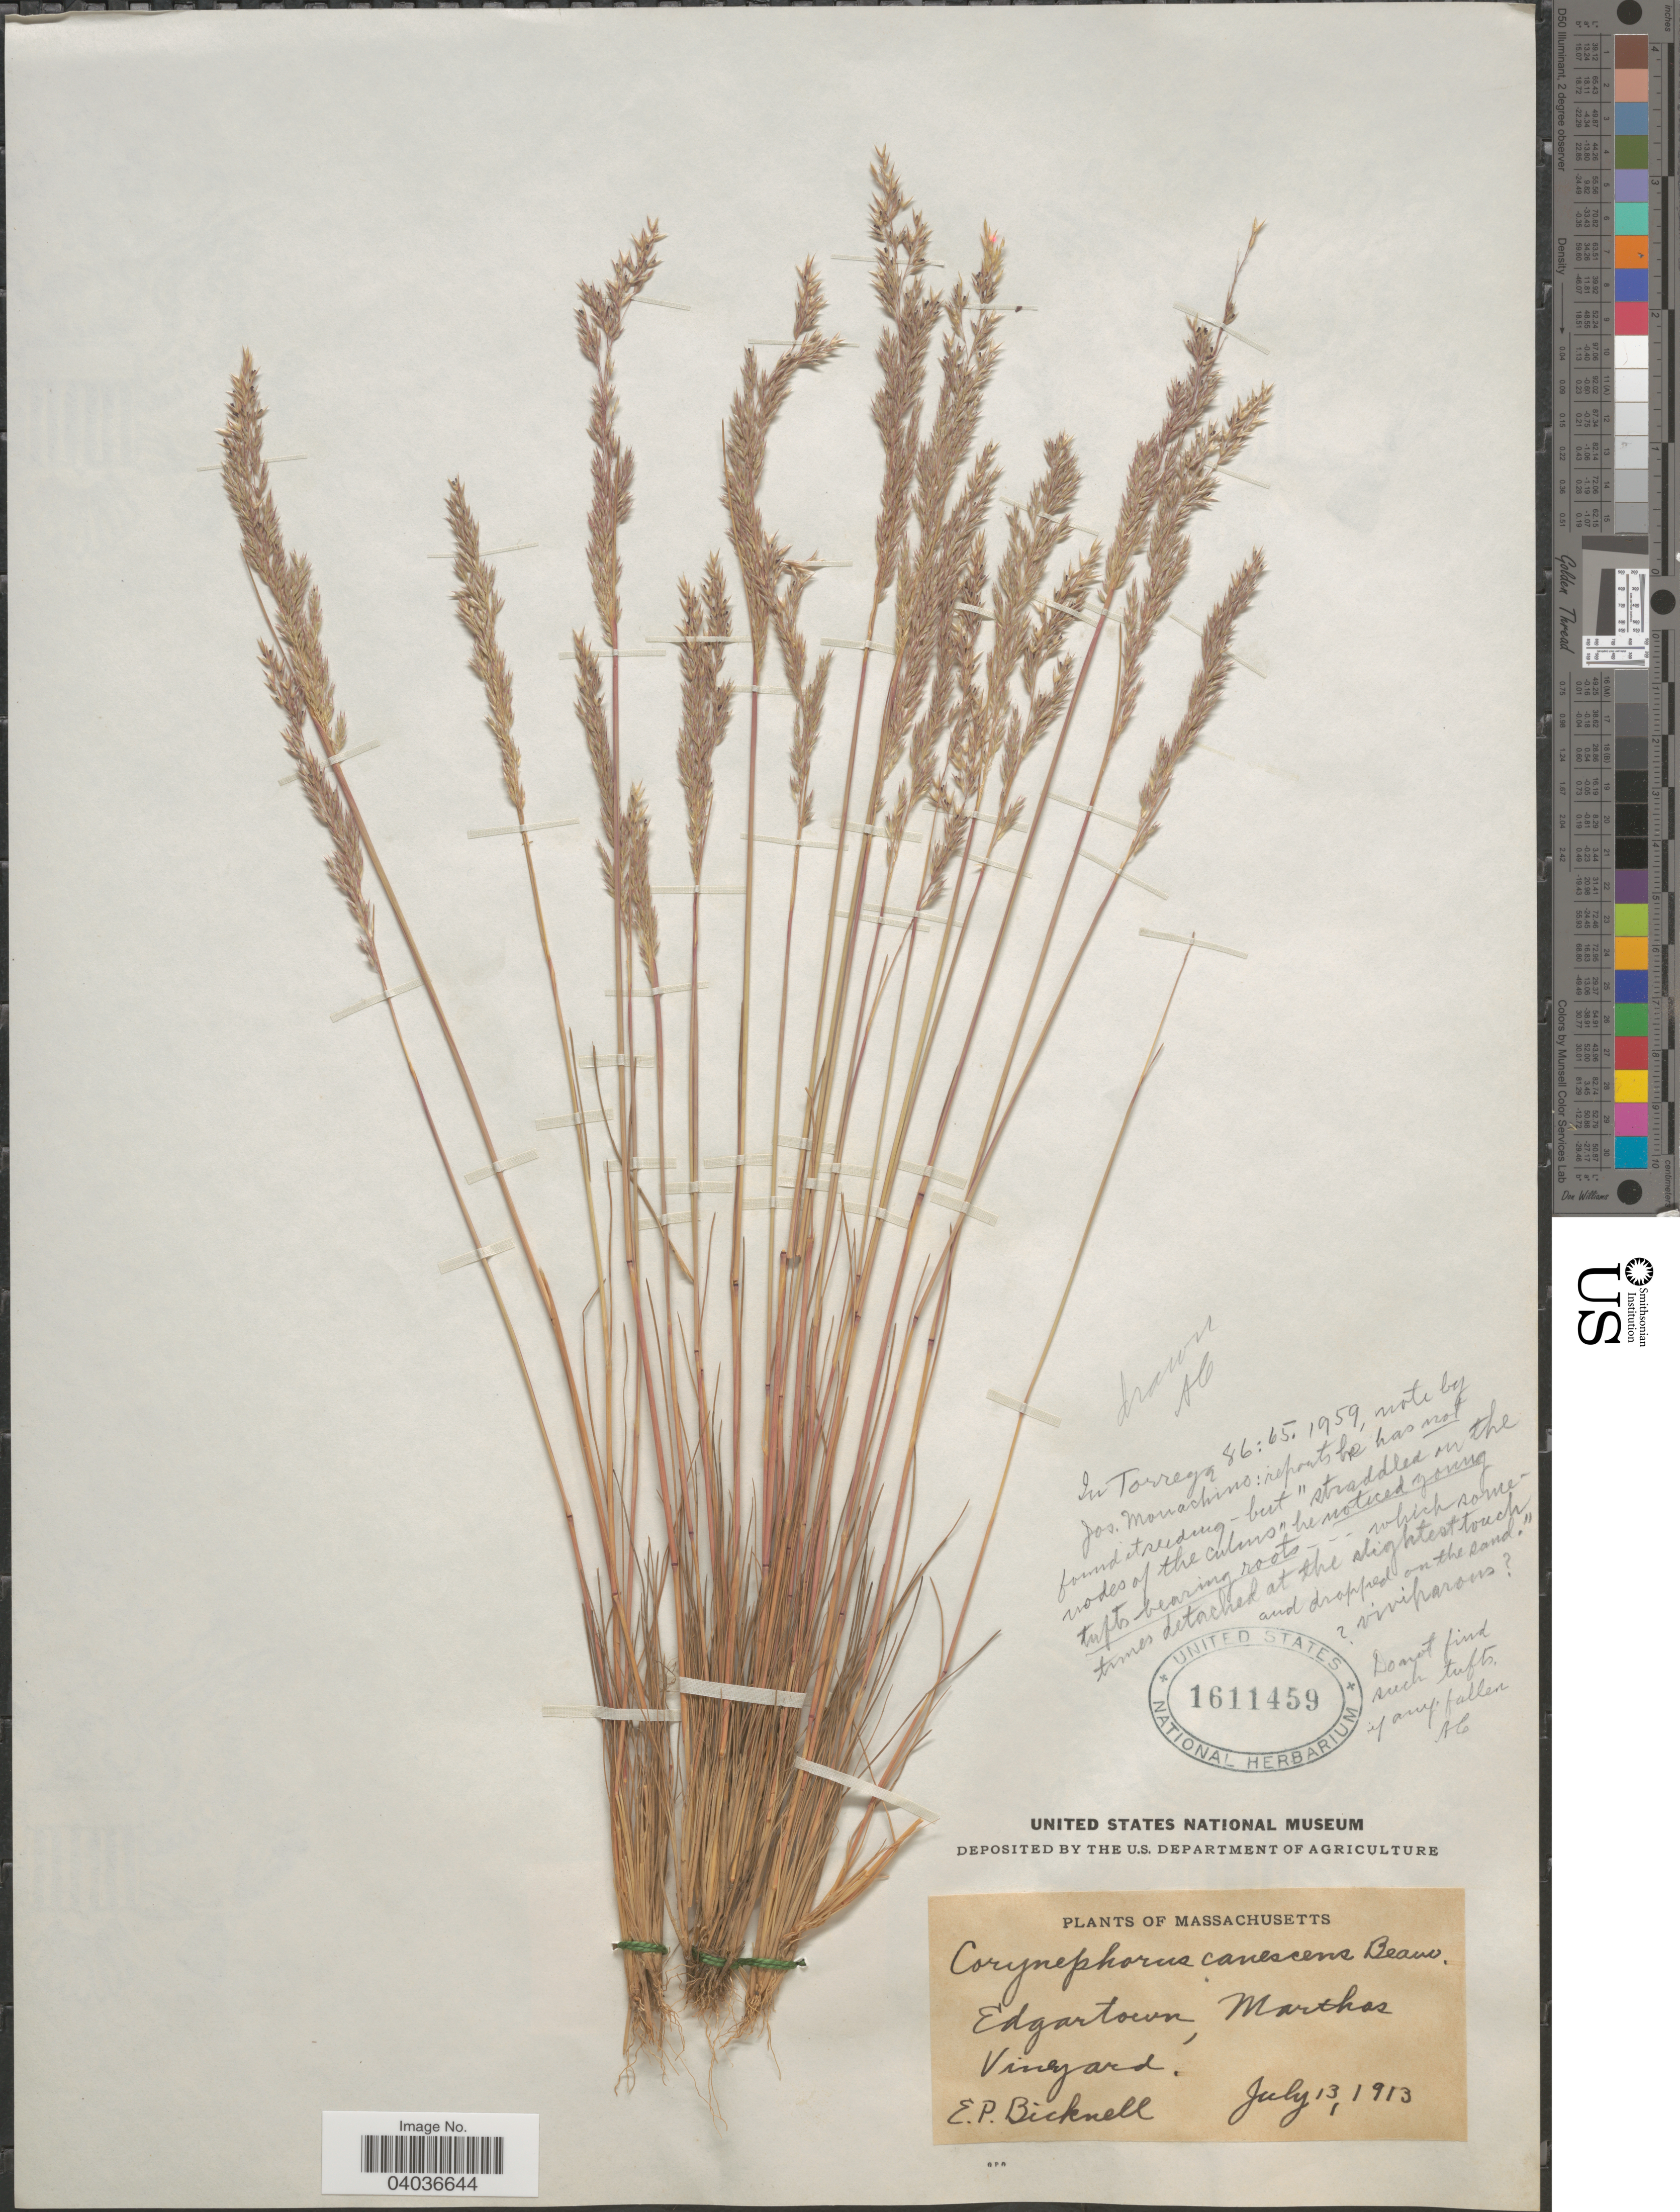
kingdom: Plantae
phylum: Tracheophyta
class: Liliopsida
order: Poales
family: Poaceae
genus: Corynephorus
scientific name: Corynephorus canescens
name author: (L, MEL) P. Beauv.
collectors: E. P. Bicknell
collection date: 1913-07-13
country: United States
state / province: Massachusetts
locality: Edgartown, Marthas Vineyard.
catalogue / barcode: US 1611459